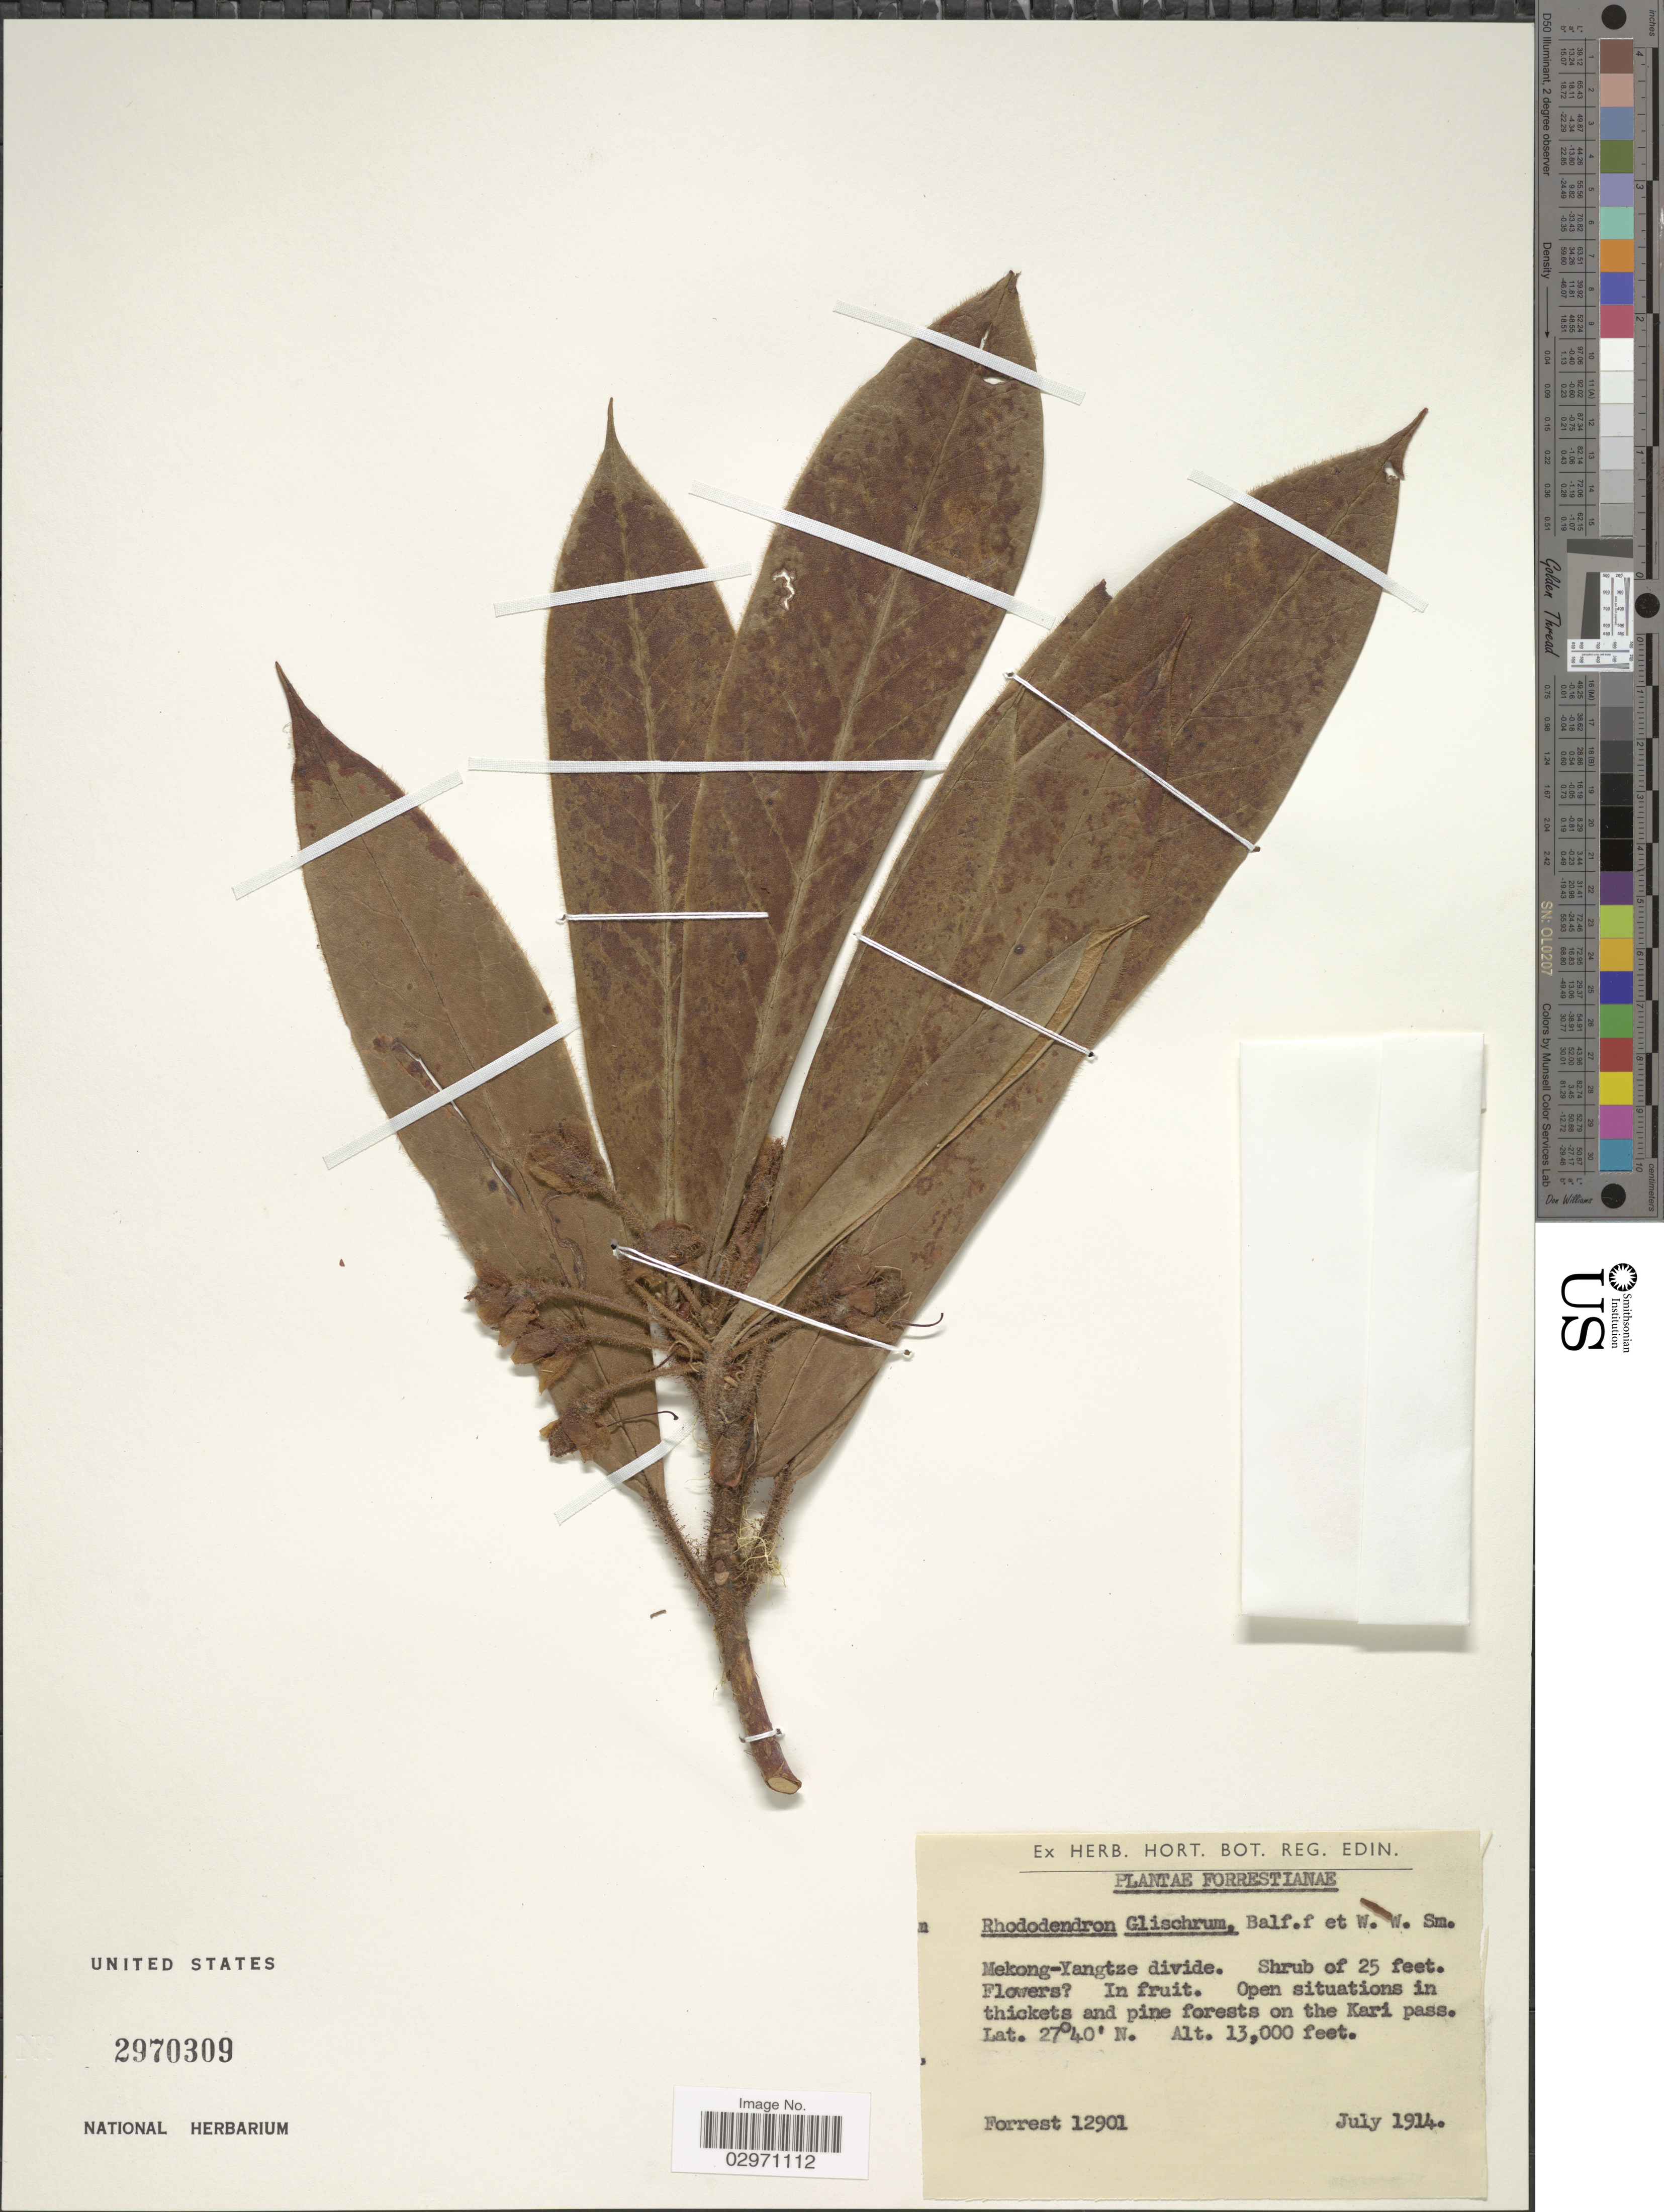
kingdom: Plantae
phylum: Tracheophyta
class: Magnoliopsida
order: Ericales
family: Ericaceae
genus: Rhododendron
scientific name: Rhododendron glischrum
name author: Balf. f. & W.W. Sm.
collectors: -. Forrest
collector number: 12901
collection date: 1914-07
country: China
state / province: Yunnan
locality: Mekong-Yangtze divide. On the Kari pass.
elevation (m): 3962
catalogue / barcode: US 2970309